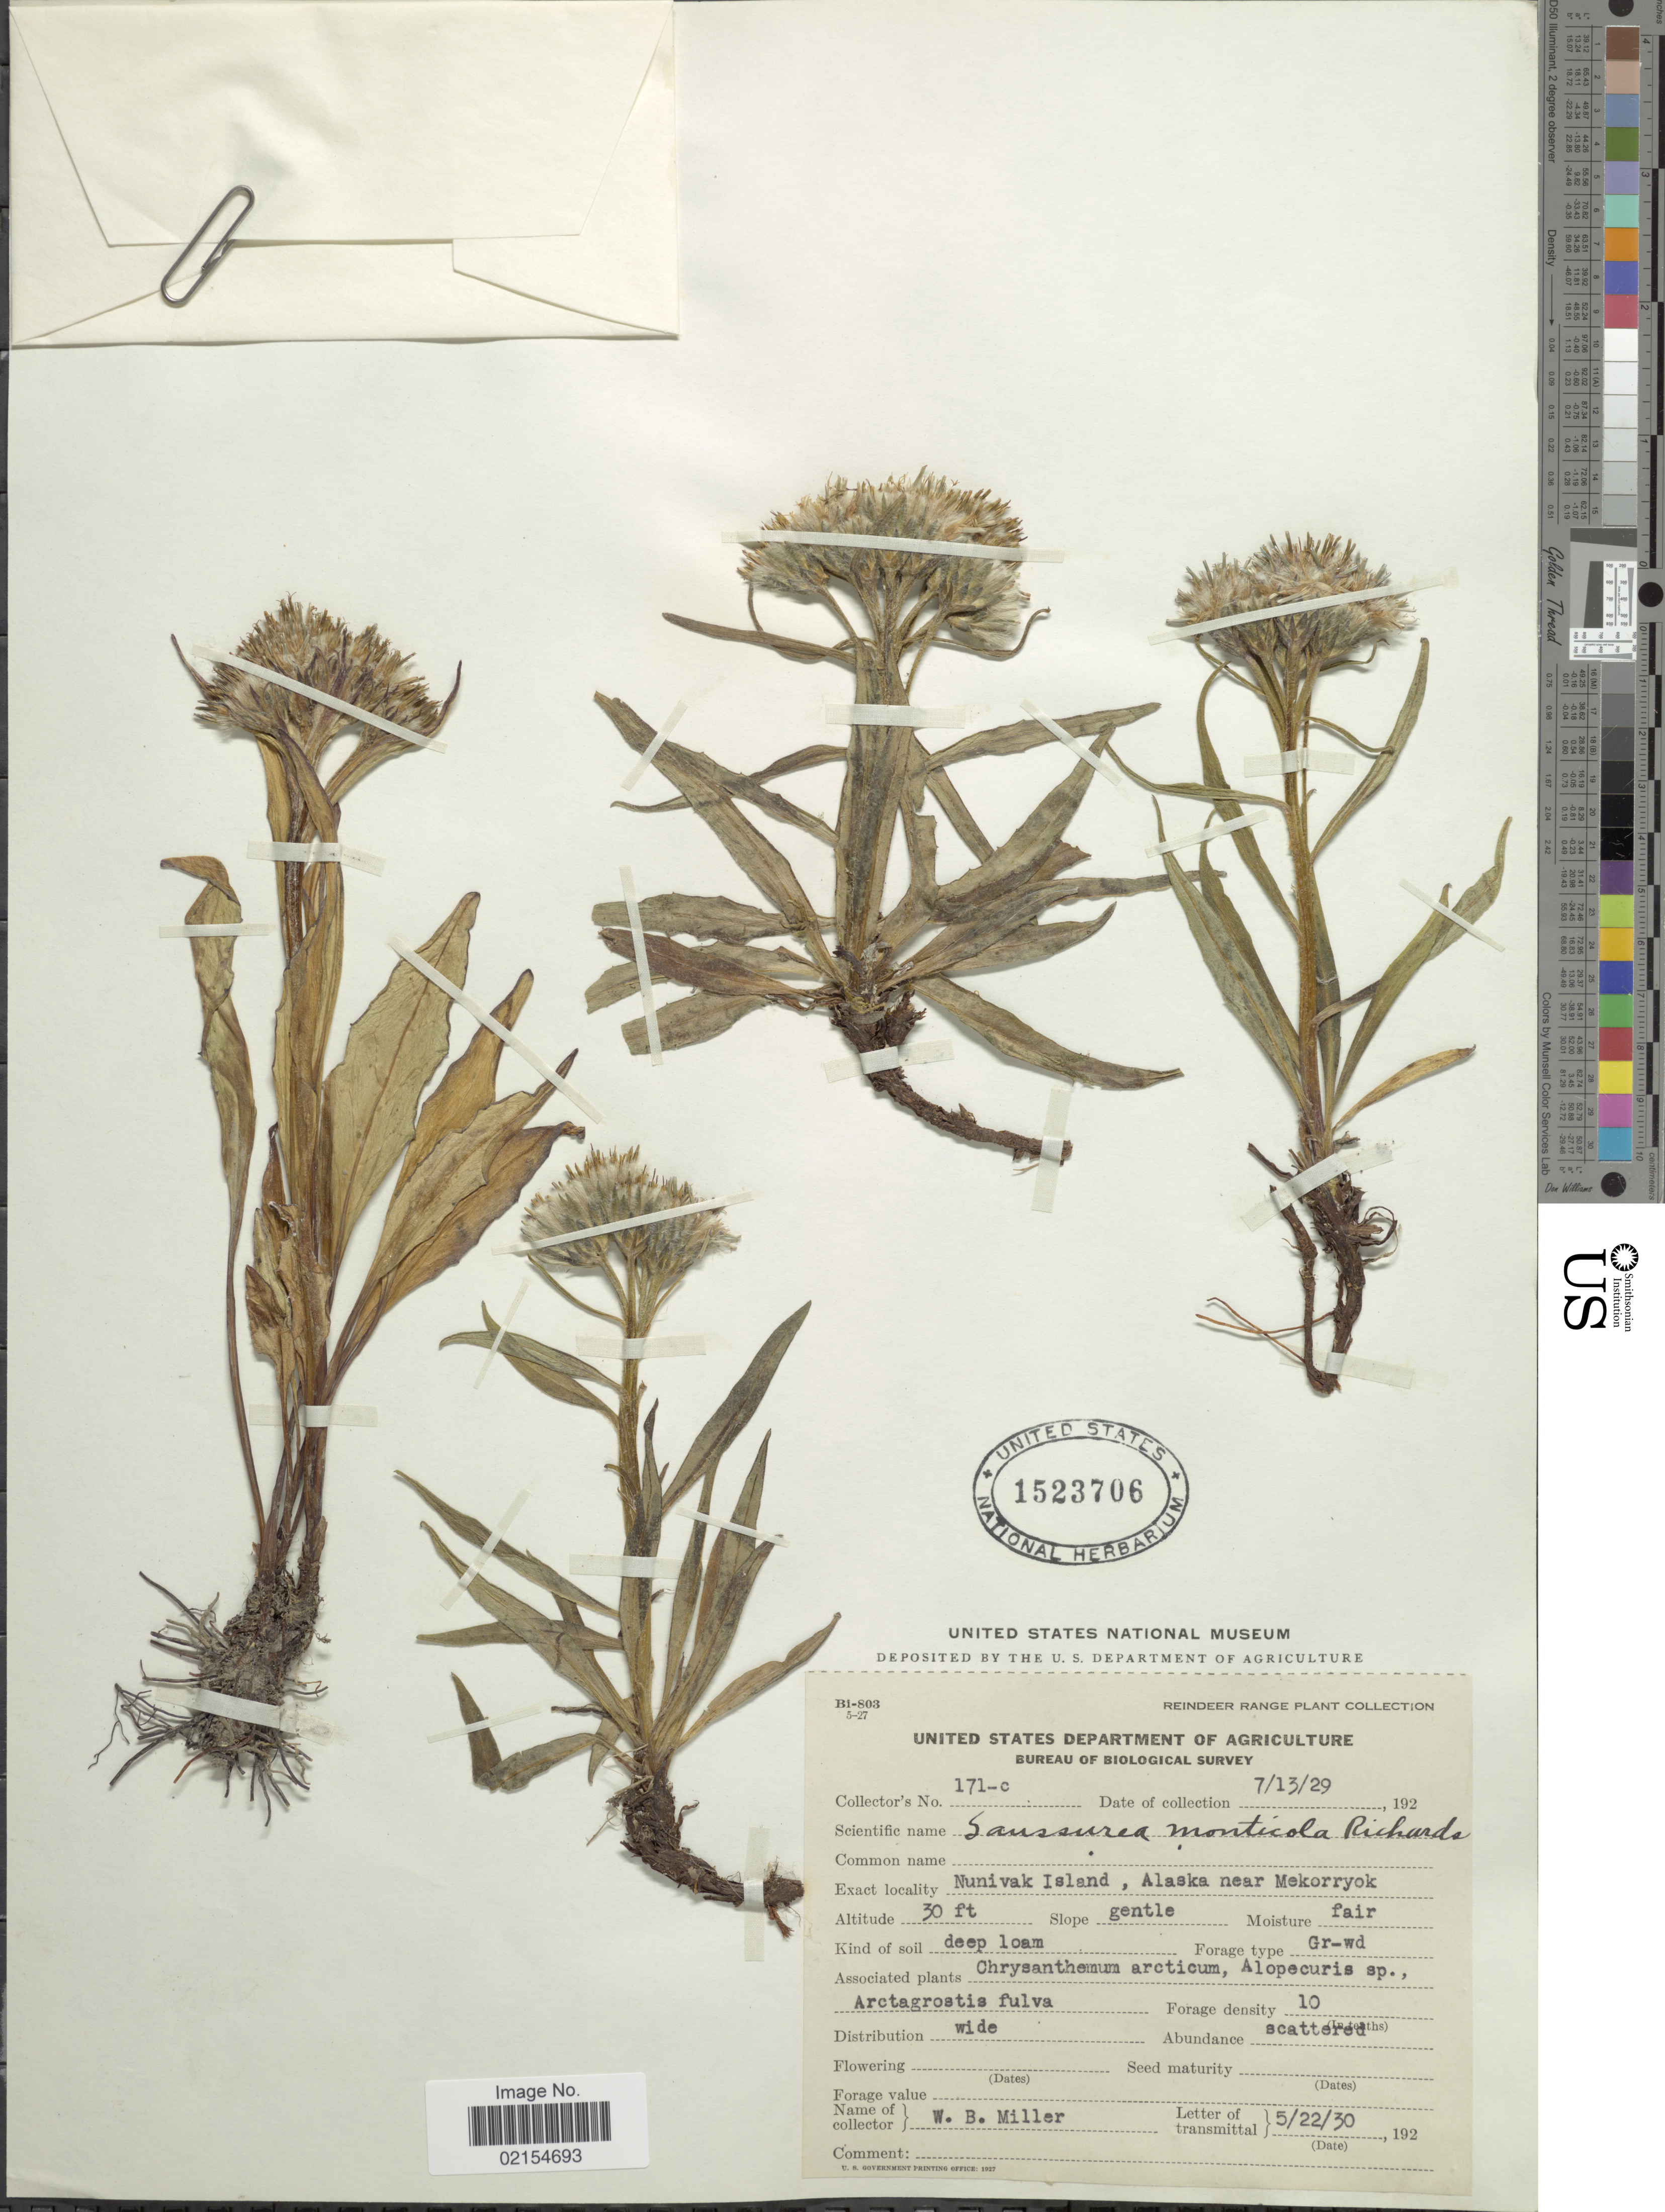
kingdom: Plantae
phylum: Tracheophyta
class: Magnoliopsida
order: Asterales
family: Asteraceae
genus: Saussurea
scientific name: Saussurea angustifolia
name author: (L.) DC.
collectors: W. Miller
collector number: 171-c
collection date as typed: Transcribed d/m/y: 13/7/29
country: United States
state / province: Alaska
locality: Reindeer Range, Nunivak Island, Alaska near Mekorryok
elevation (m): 9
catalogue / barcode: US 1523706